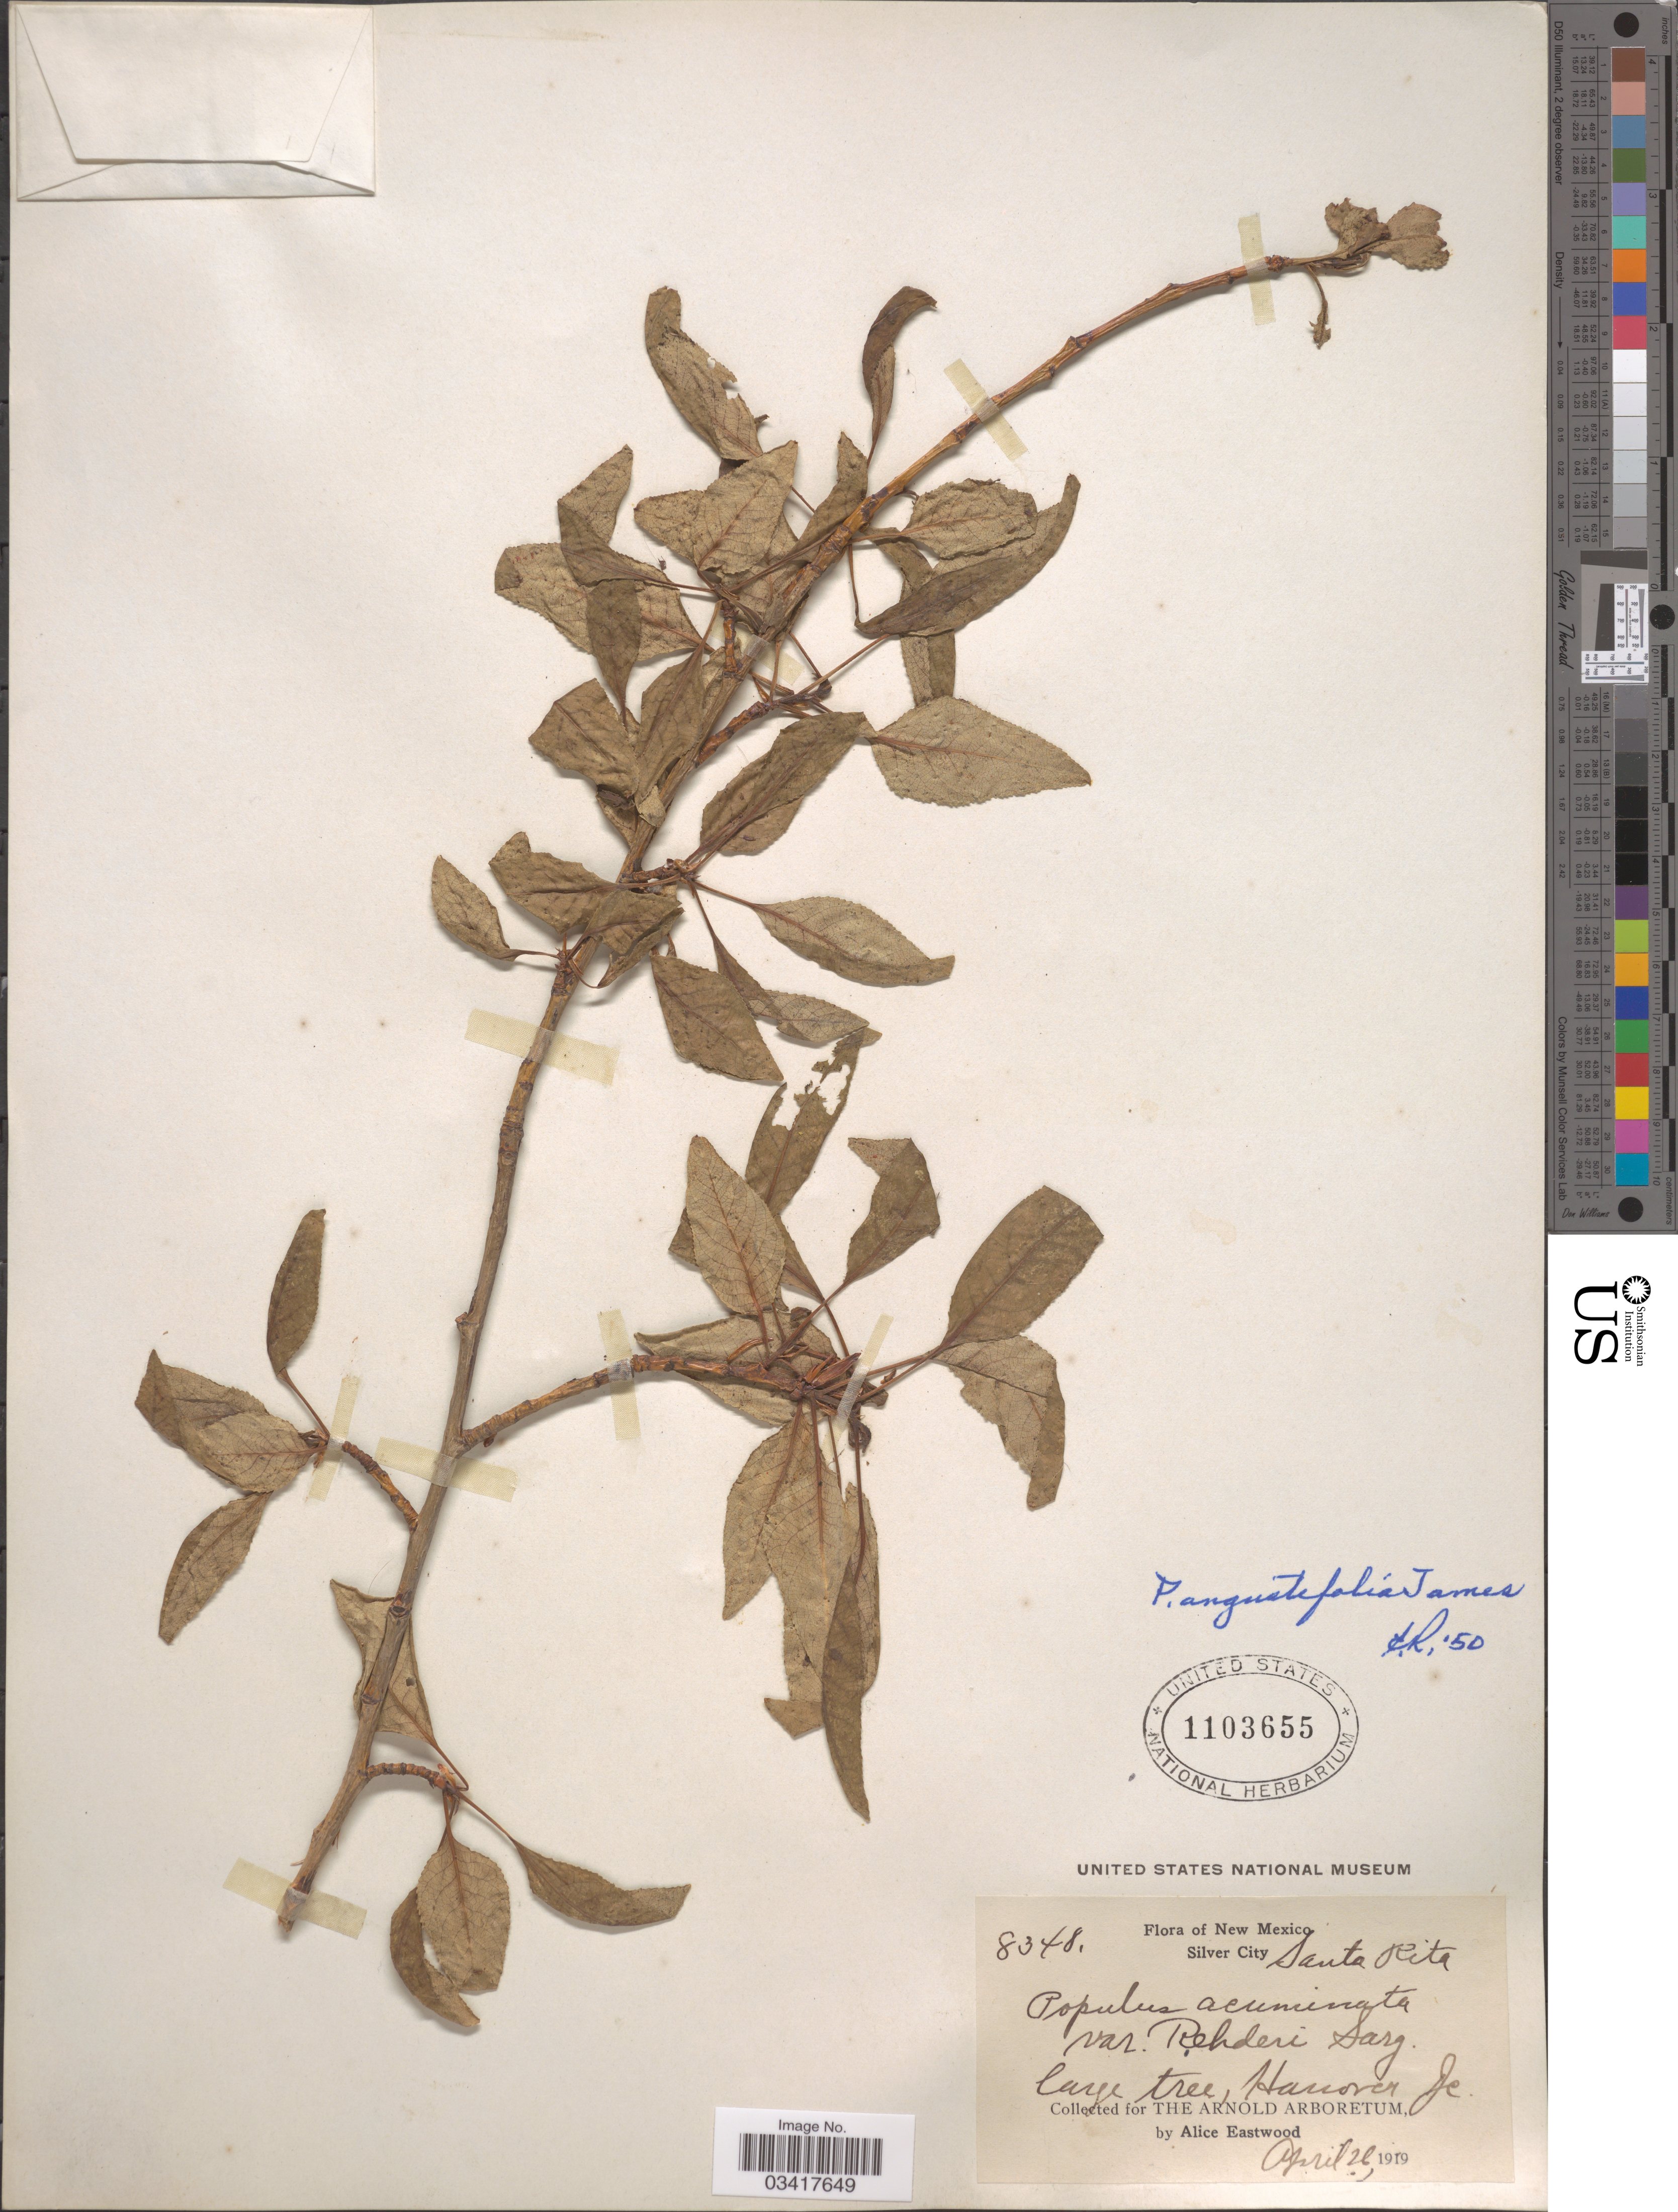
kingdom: Plantae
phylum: Tracheophyta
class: Magnoliopsida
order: Malpighiales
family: Salicaceae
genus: Populus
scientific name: Populus angustifolia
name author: E. James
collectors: A. Eastwood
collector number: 8348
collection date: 1919-04-26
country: United States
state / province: New Mexico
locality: Silver City. Santa Rita. Hanover Jc.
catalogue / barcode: US 1103655